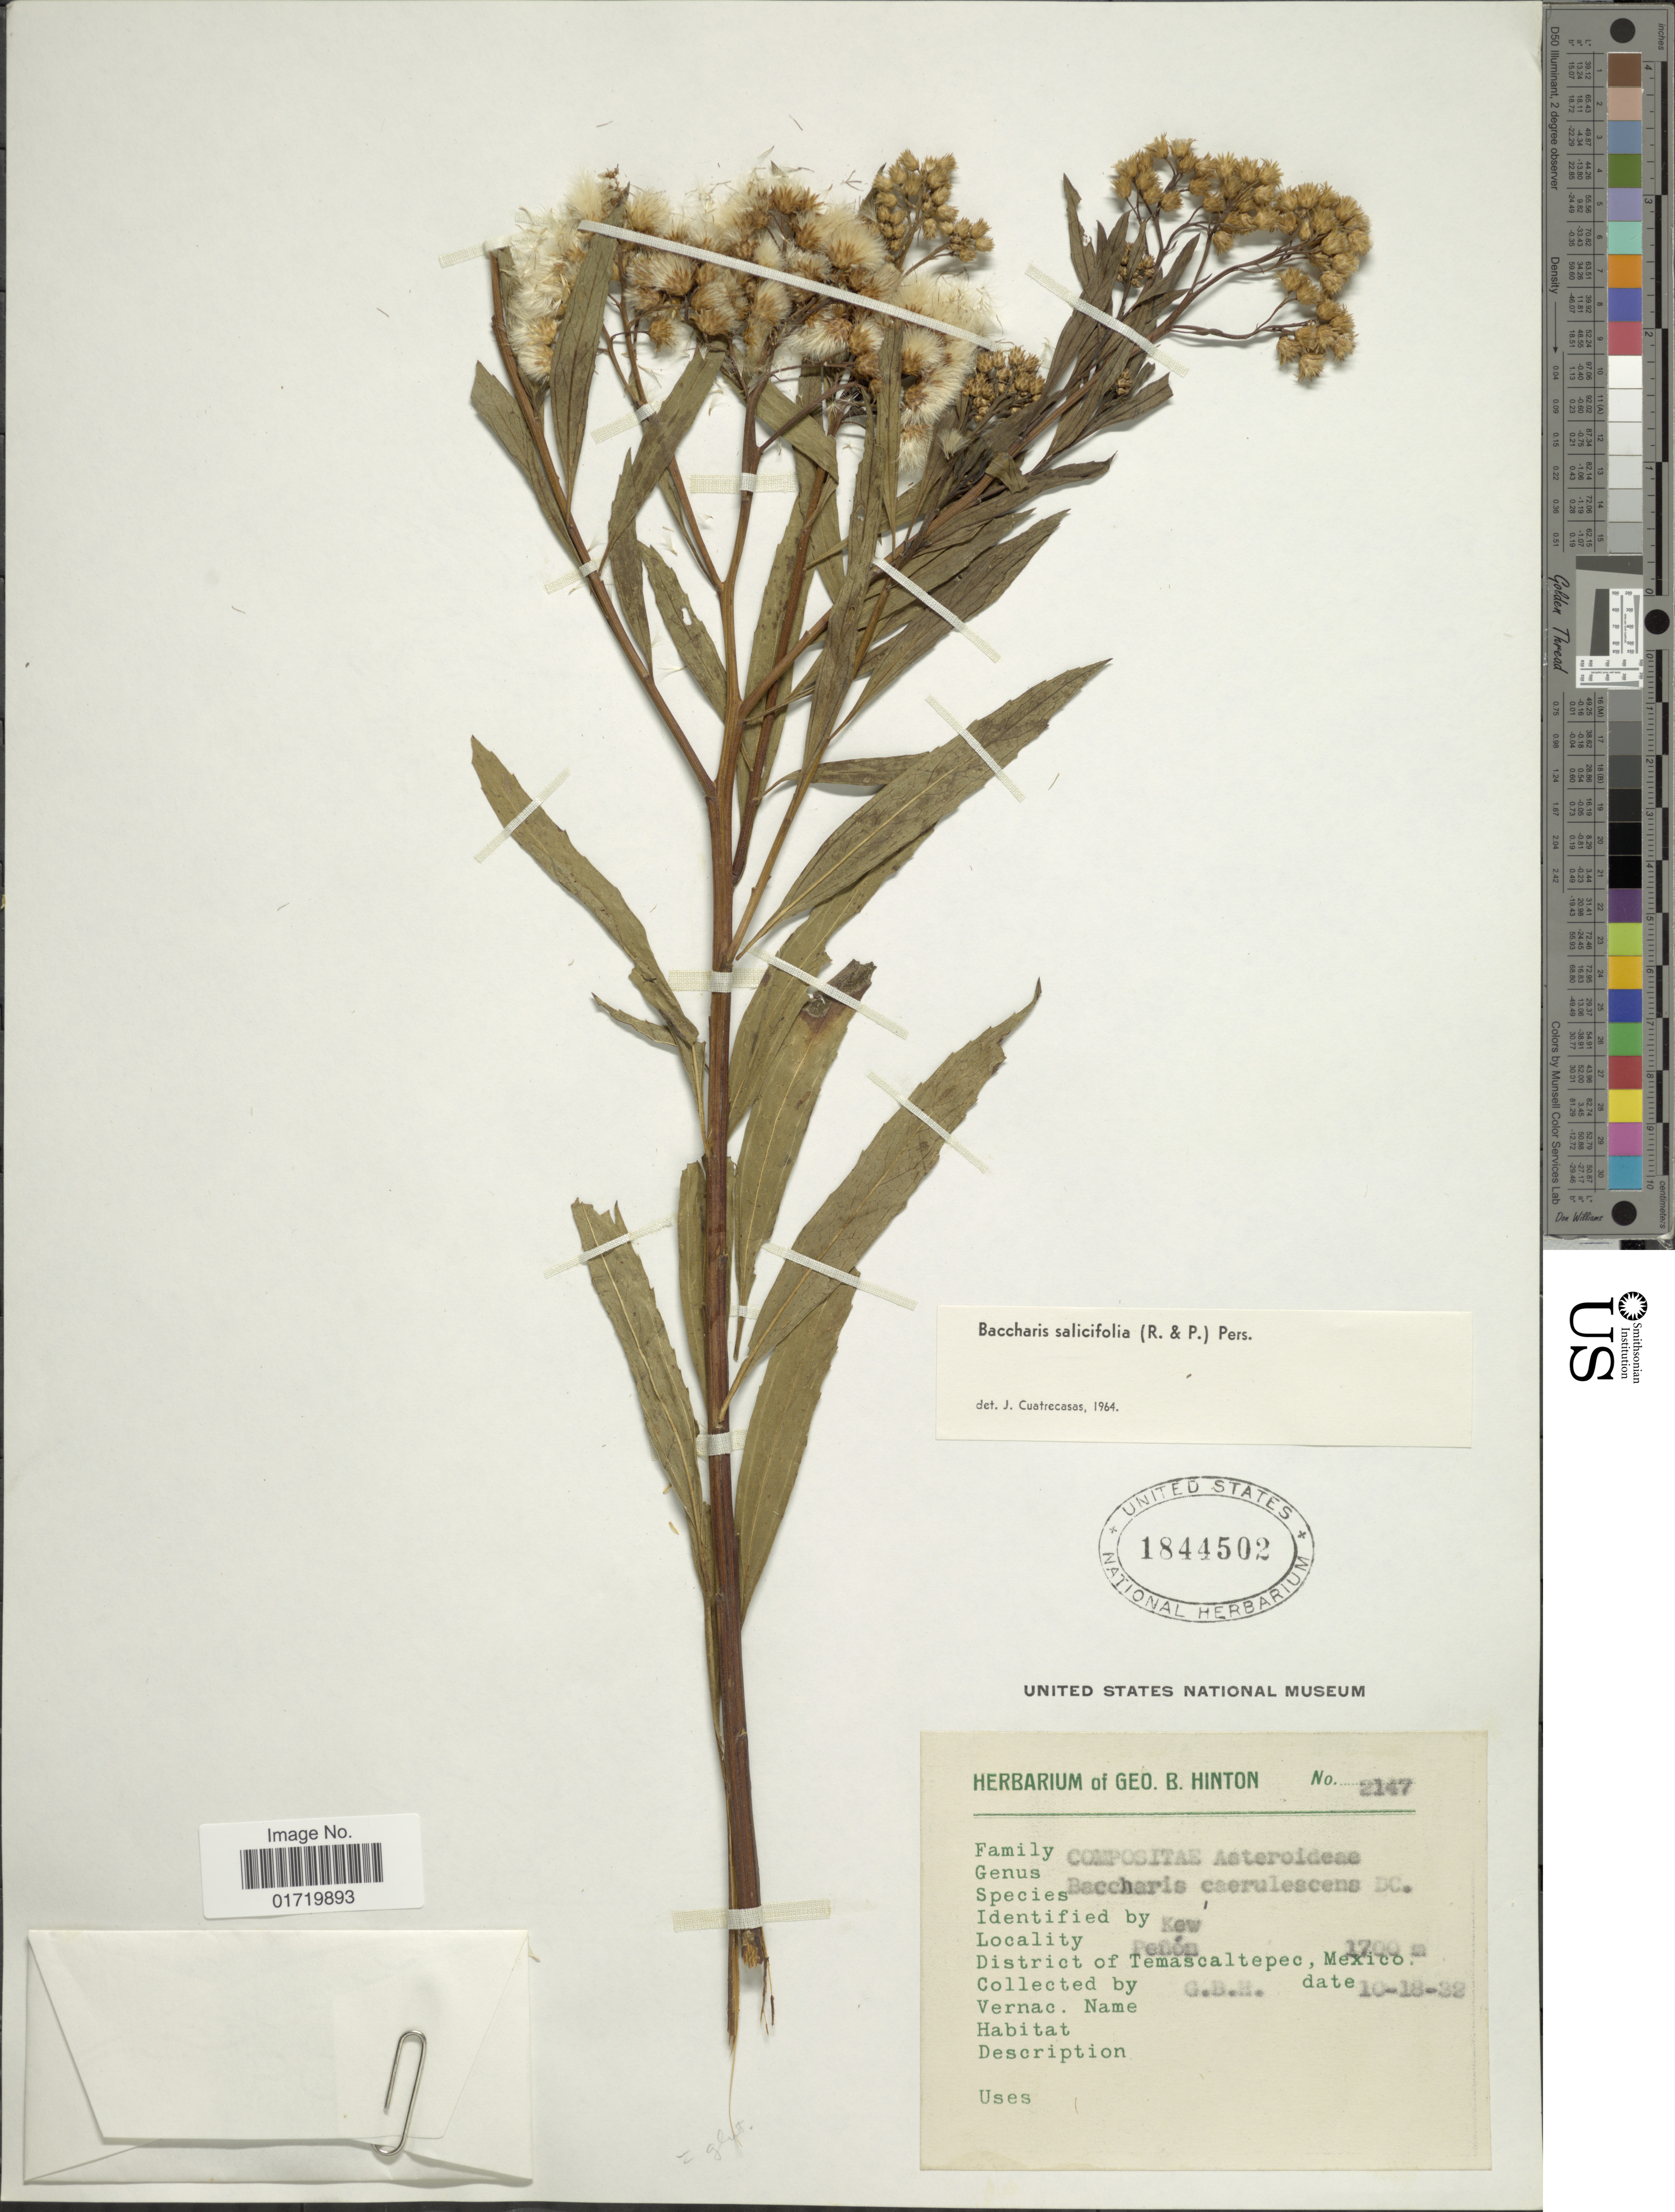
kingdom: Plantae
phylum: Tracheophyta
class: Magnoliopsida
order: Asterales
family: Asteraceae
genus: Baccharis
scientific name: Baccharis salicifolia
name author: (Ruiz & Pav.) Pers.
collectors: G. B. Hinton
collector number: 2147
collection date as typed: Transcribed d/m/y: 18/10/32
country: Mexico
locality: Penon, District of Temascaltepec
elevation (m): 1700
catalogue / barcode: US 1844502